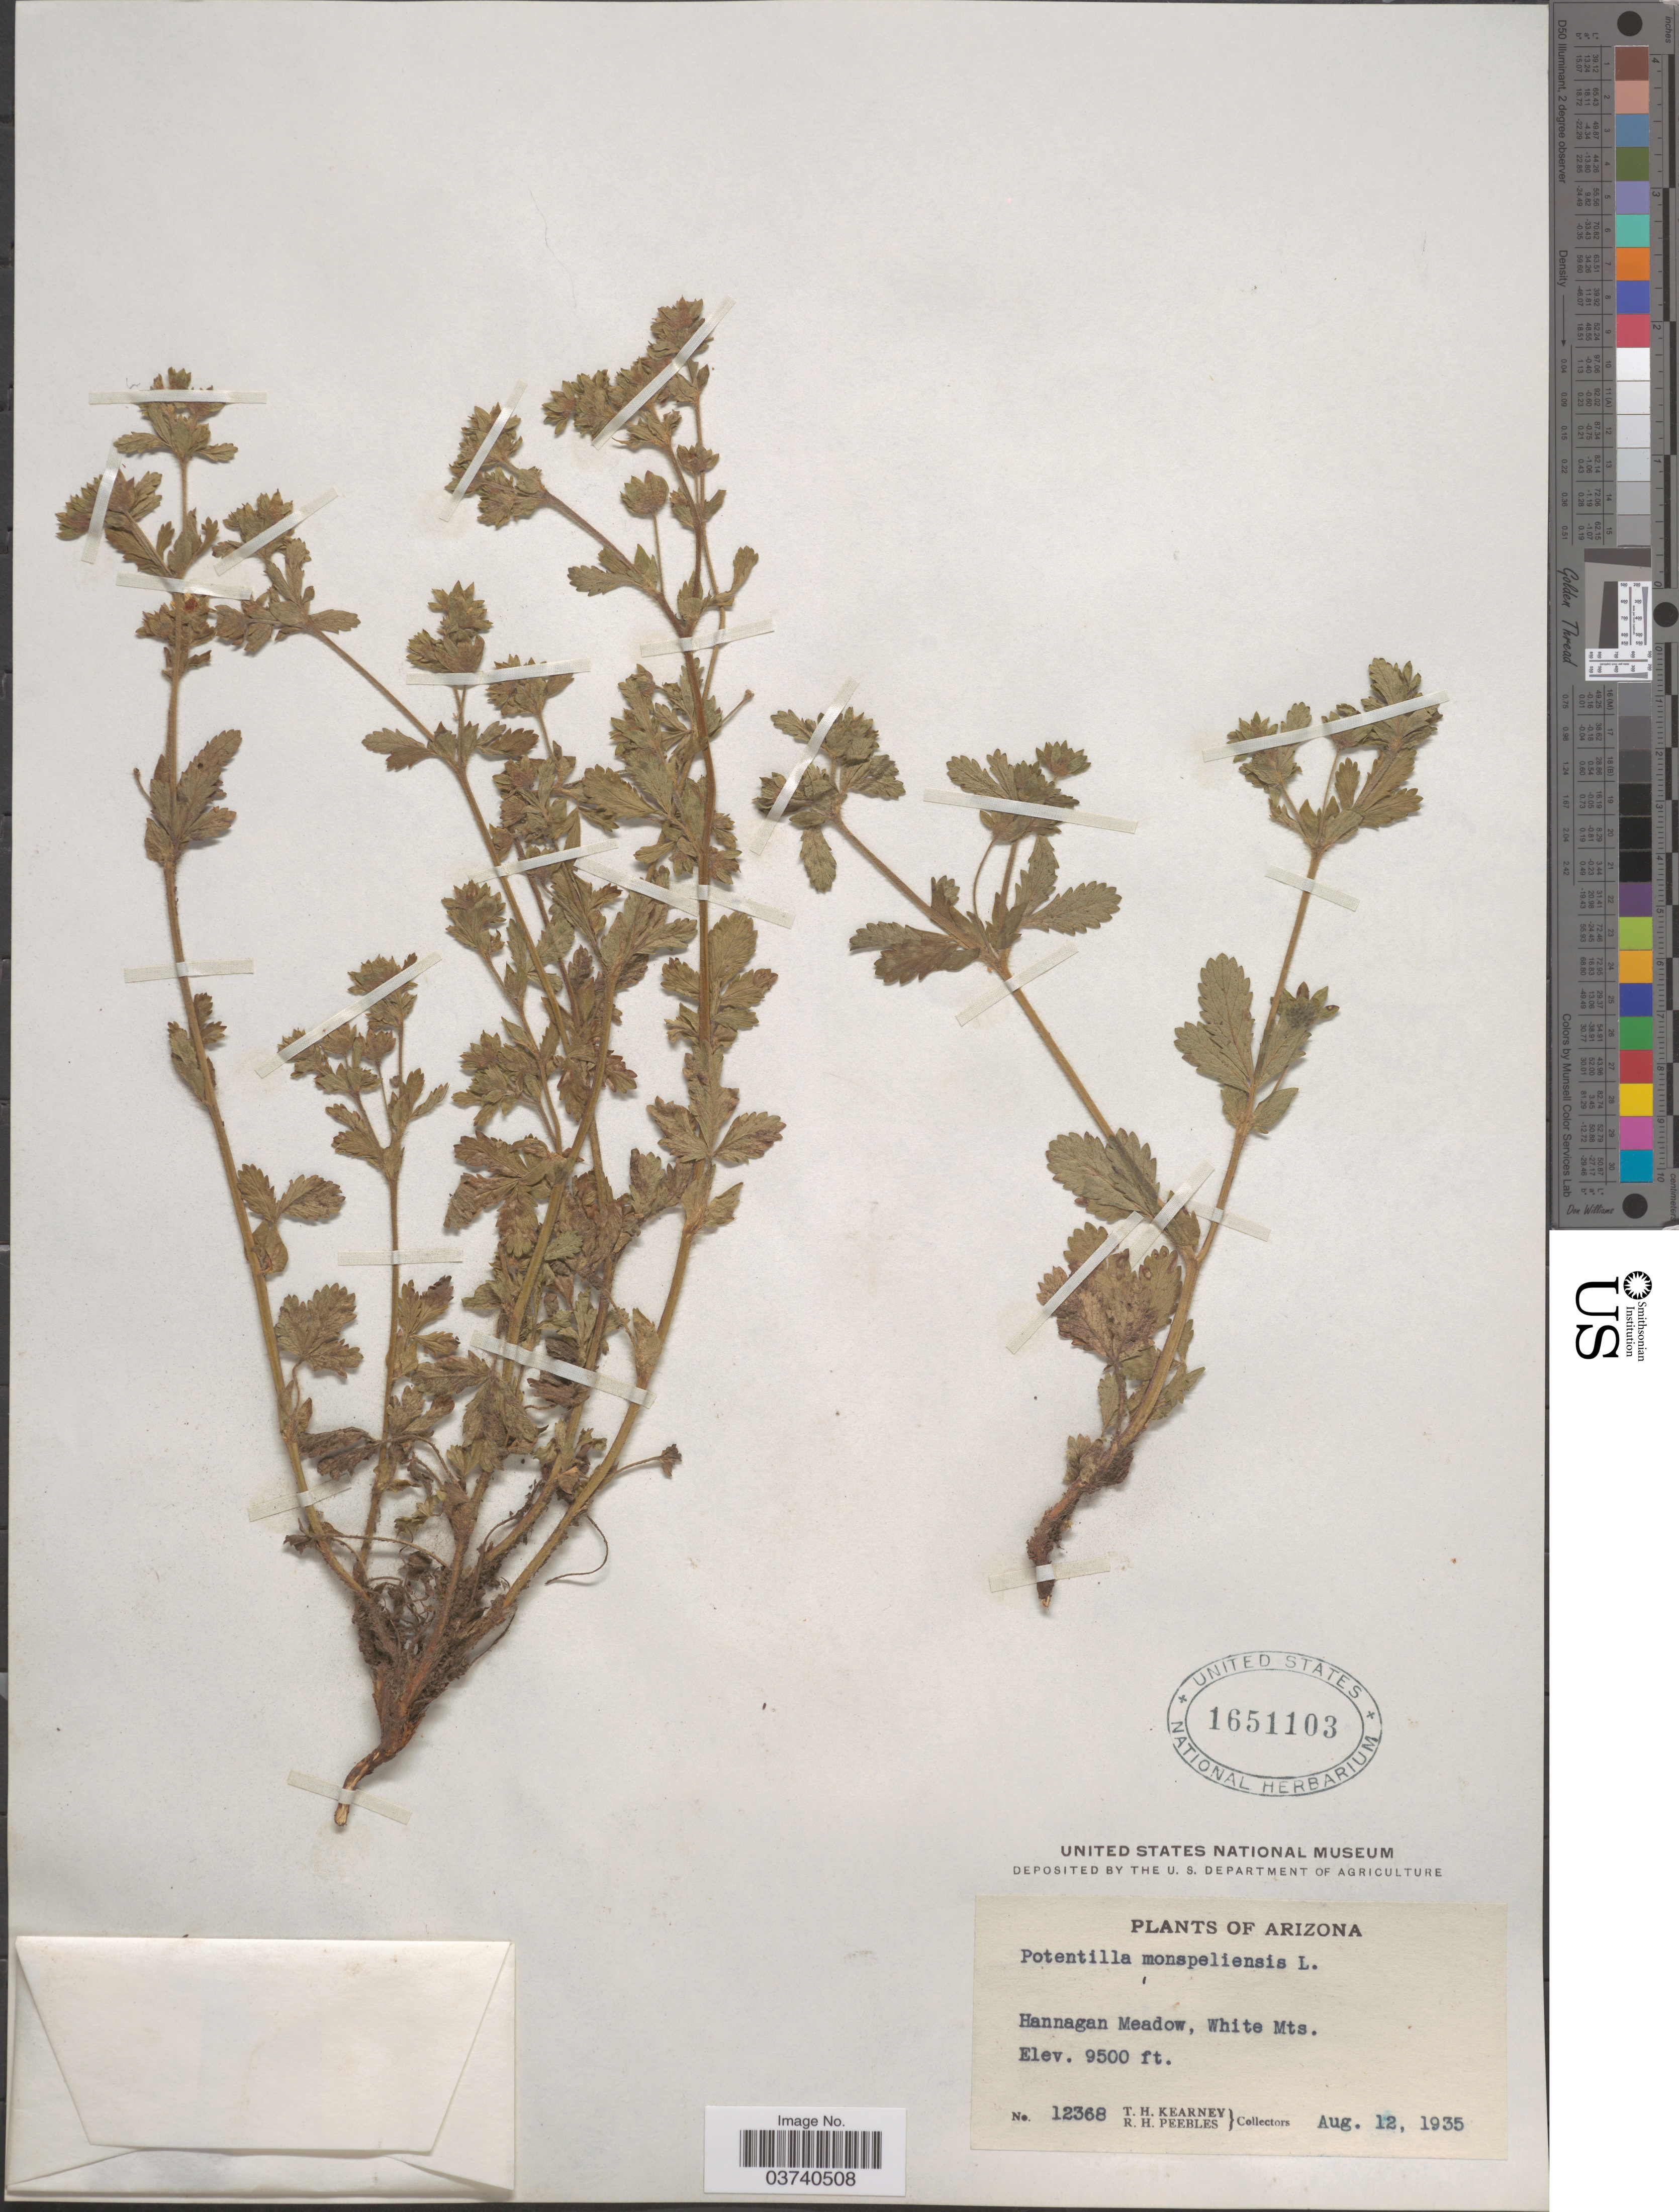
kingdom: Plantae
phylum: Tracheophyta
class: Magnoliopsida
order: Rosales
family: Rosaceae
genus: Potentilla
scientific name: Potentilla norvegica subsp. monspeliensis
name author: (L.) Asch. & Graebn.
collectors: T. H. Kearney & R. H. Peebles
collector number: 12368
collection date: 1935-08-12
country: United States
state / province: Arizona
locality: Hannagan Meadow, White Mts.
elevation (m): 2896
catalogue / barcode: US 1651103